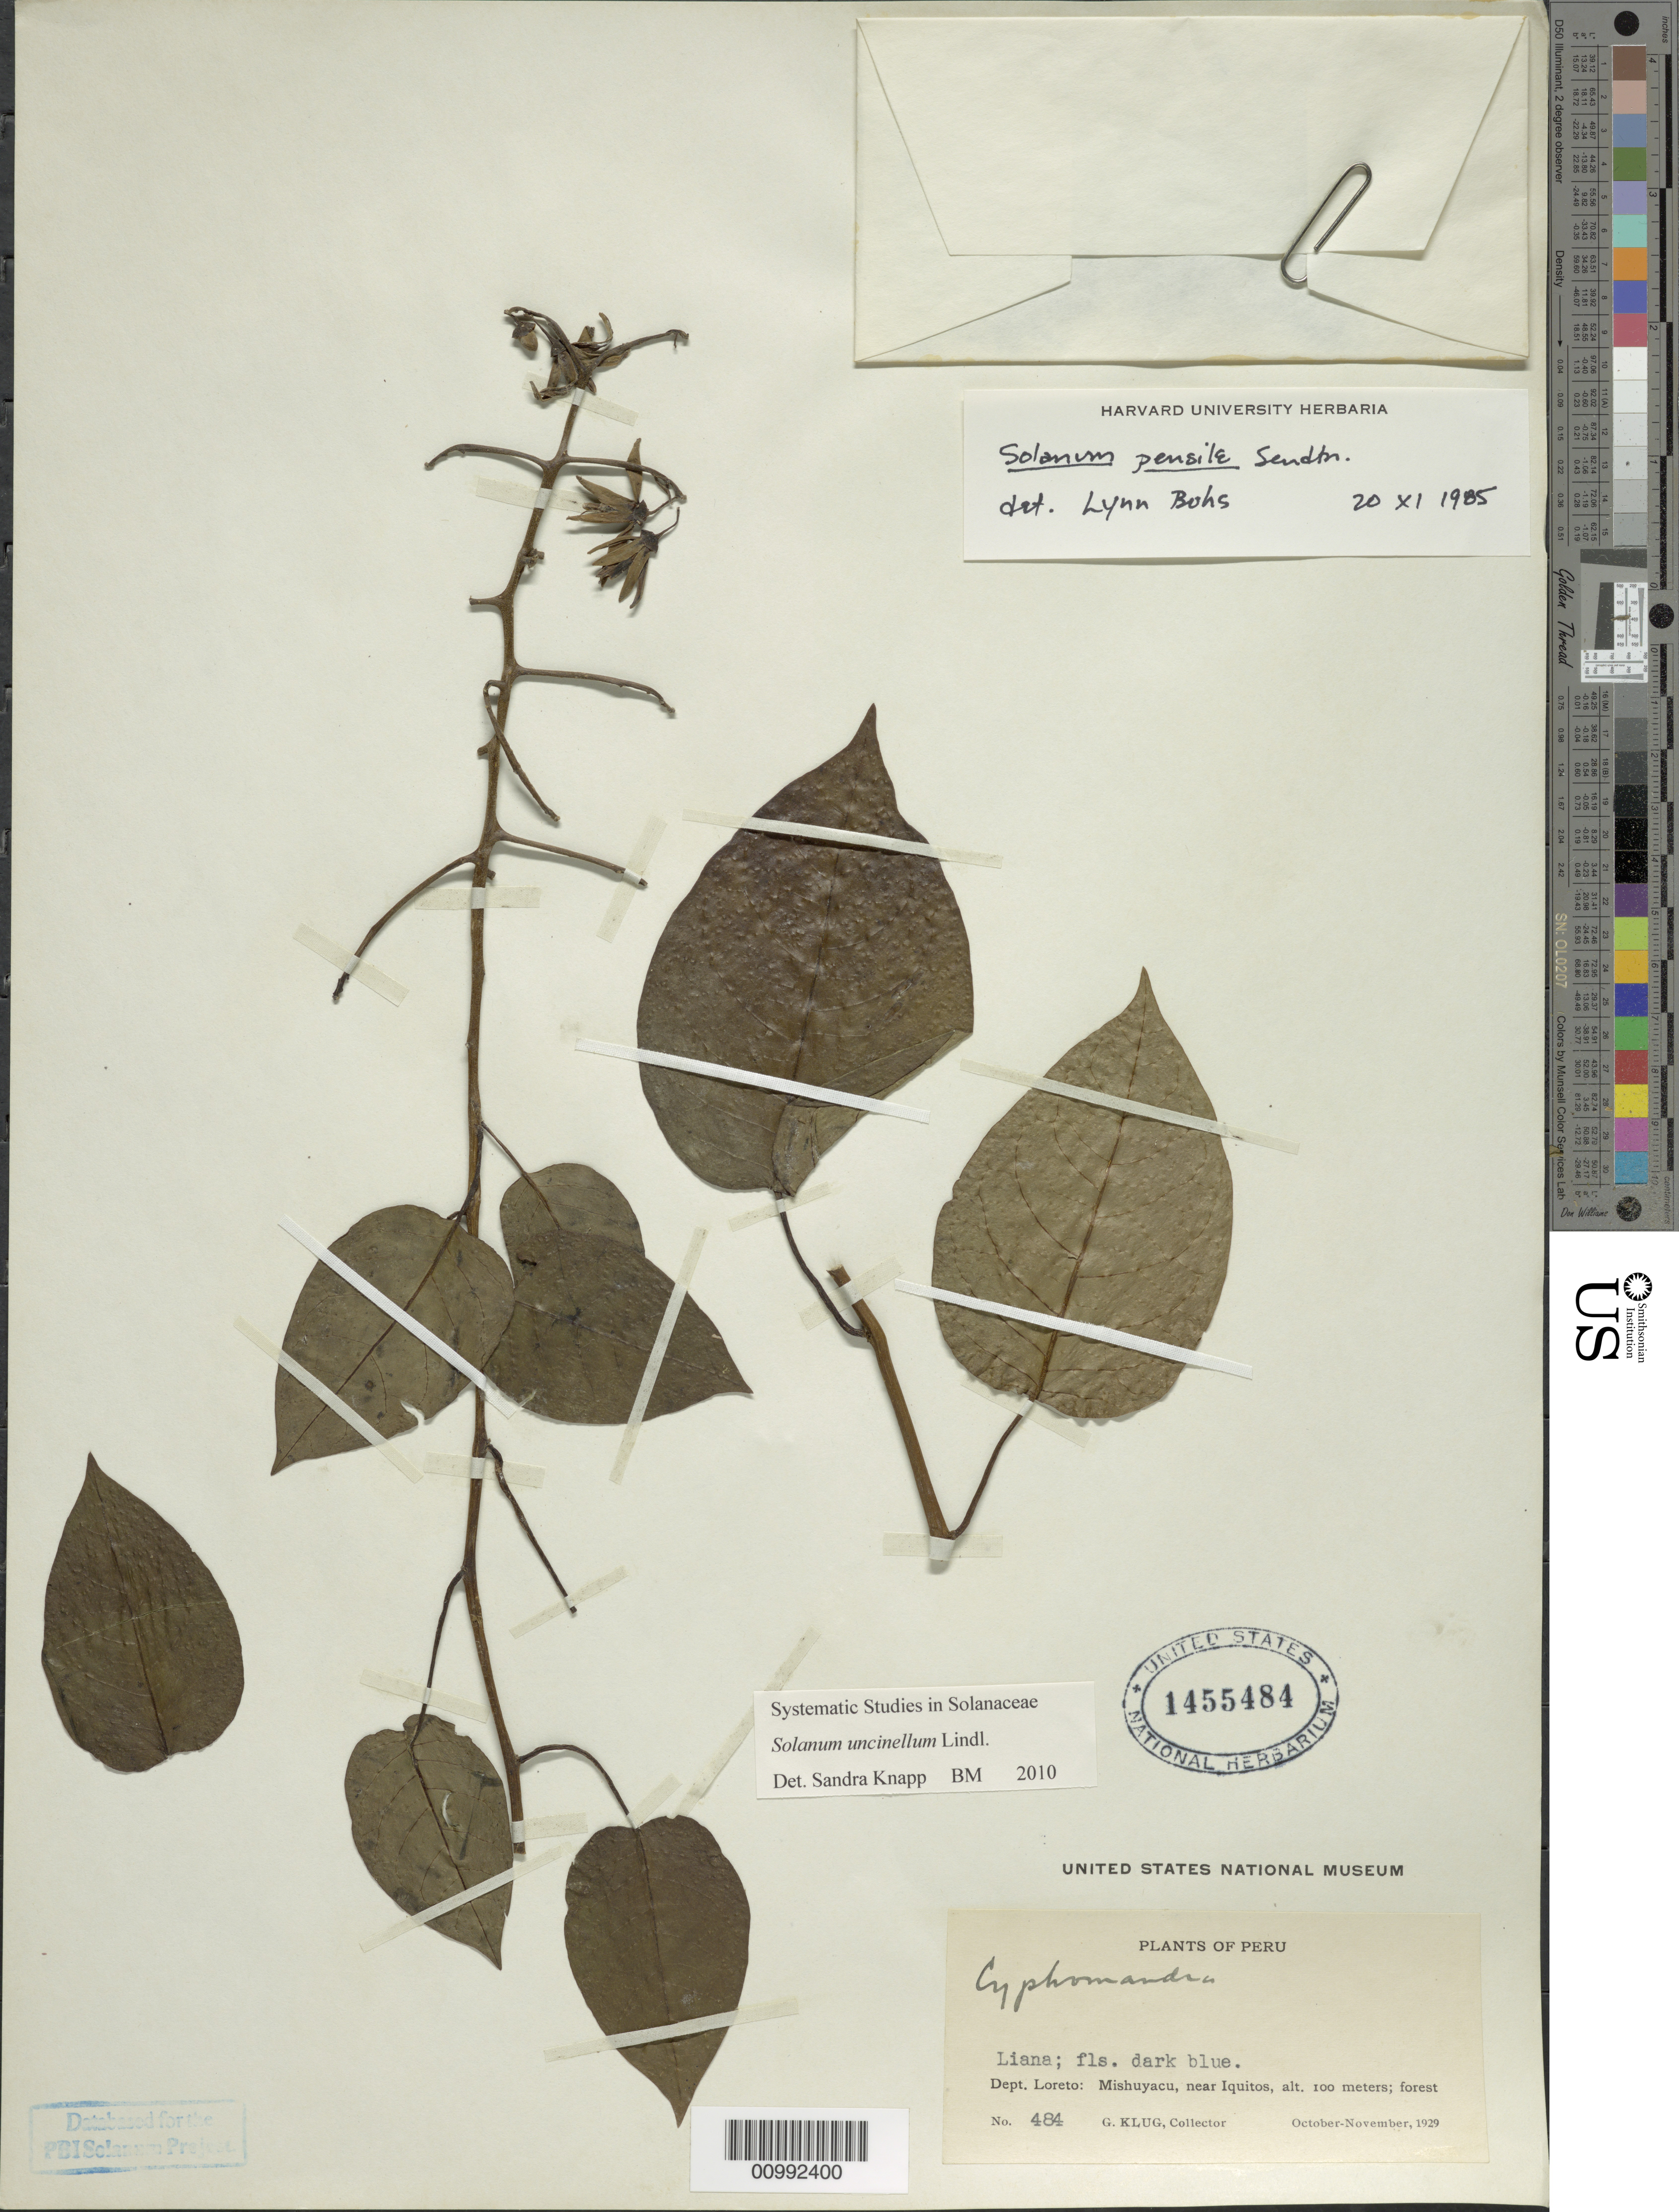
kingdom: Plantae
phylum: Tracheophyta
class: Magnoliopsida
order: Solanales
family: Solanaceae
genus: Solanum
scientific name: Solanum uncinellum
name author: Lindl.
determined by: Knapp, S. D.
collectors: G. Klug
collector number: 484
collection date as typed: Oct 1929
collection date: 1929-10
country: Peru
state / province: Loreto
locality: near Iquitos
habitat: forest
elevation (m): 100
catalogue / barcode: US 1455484